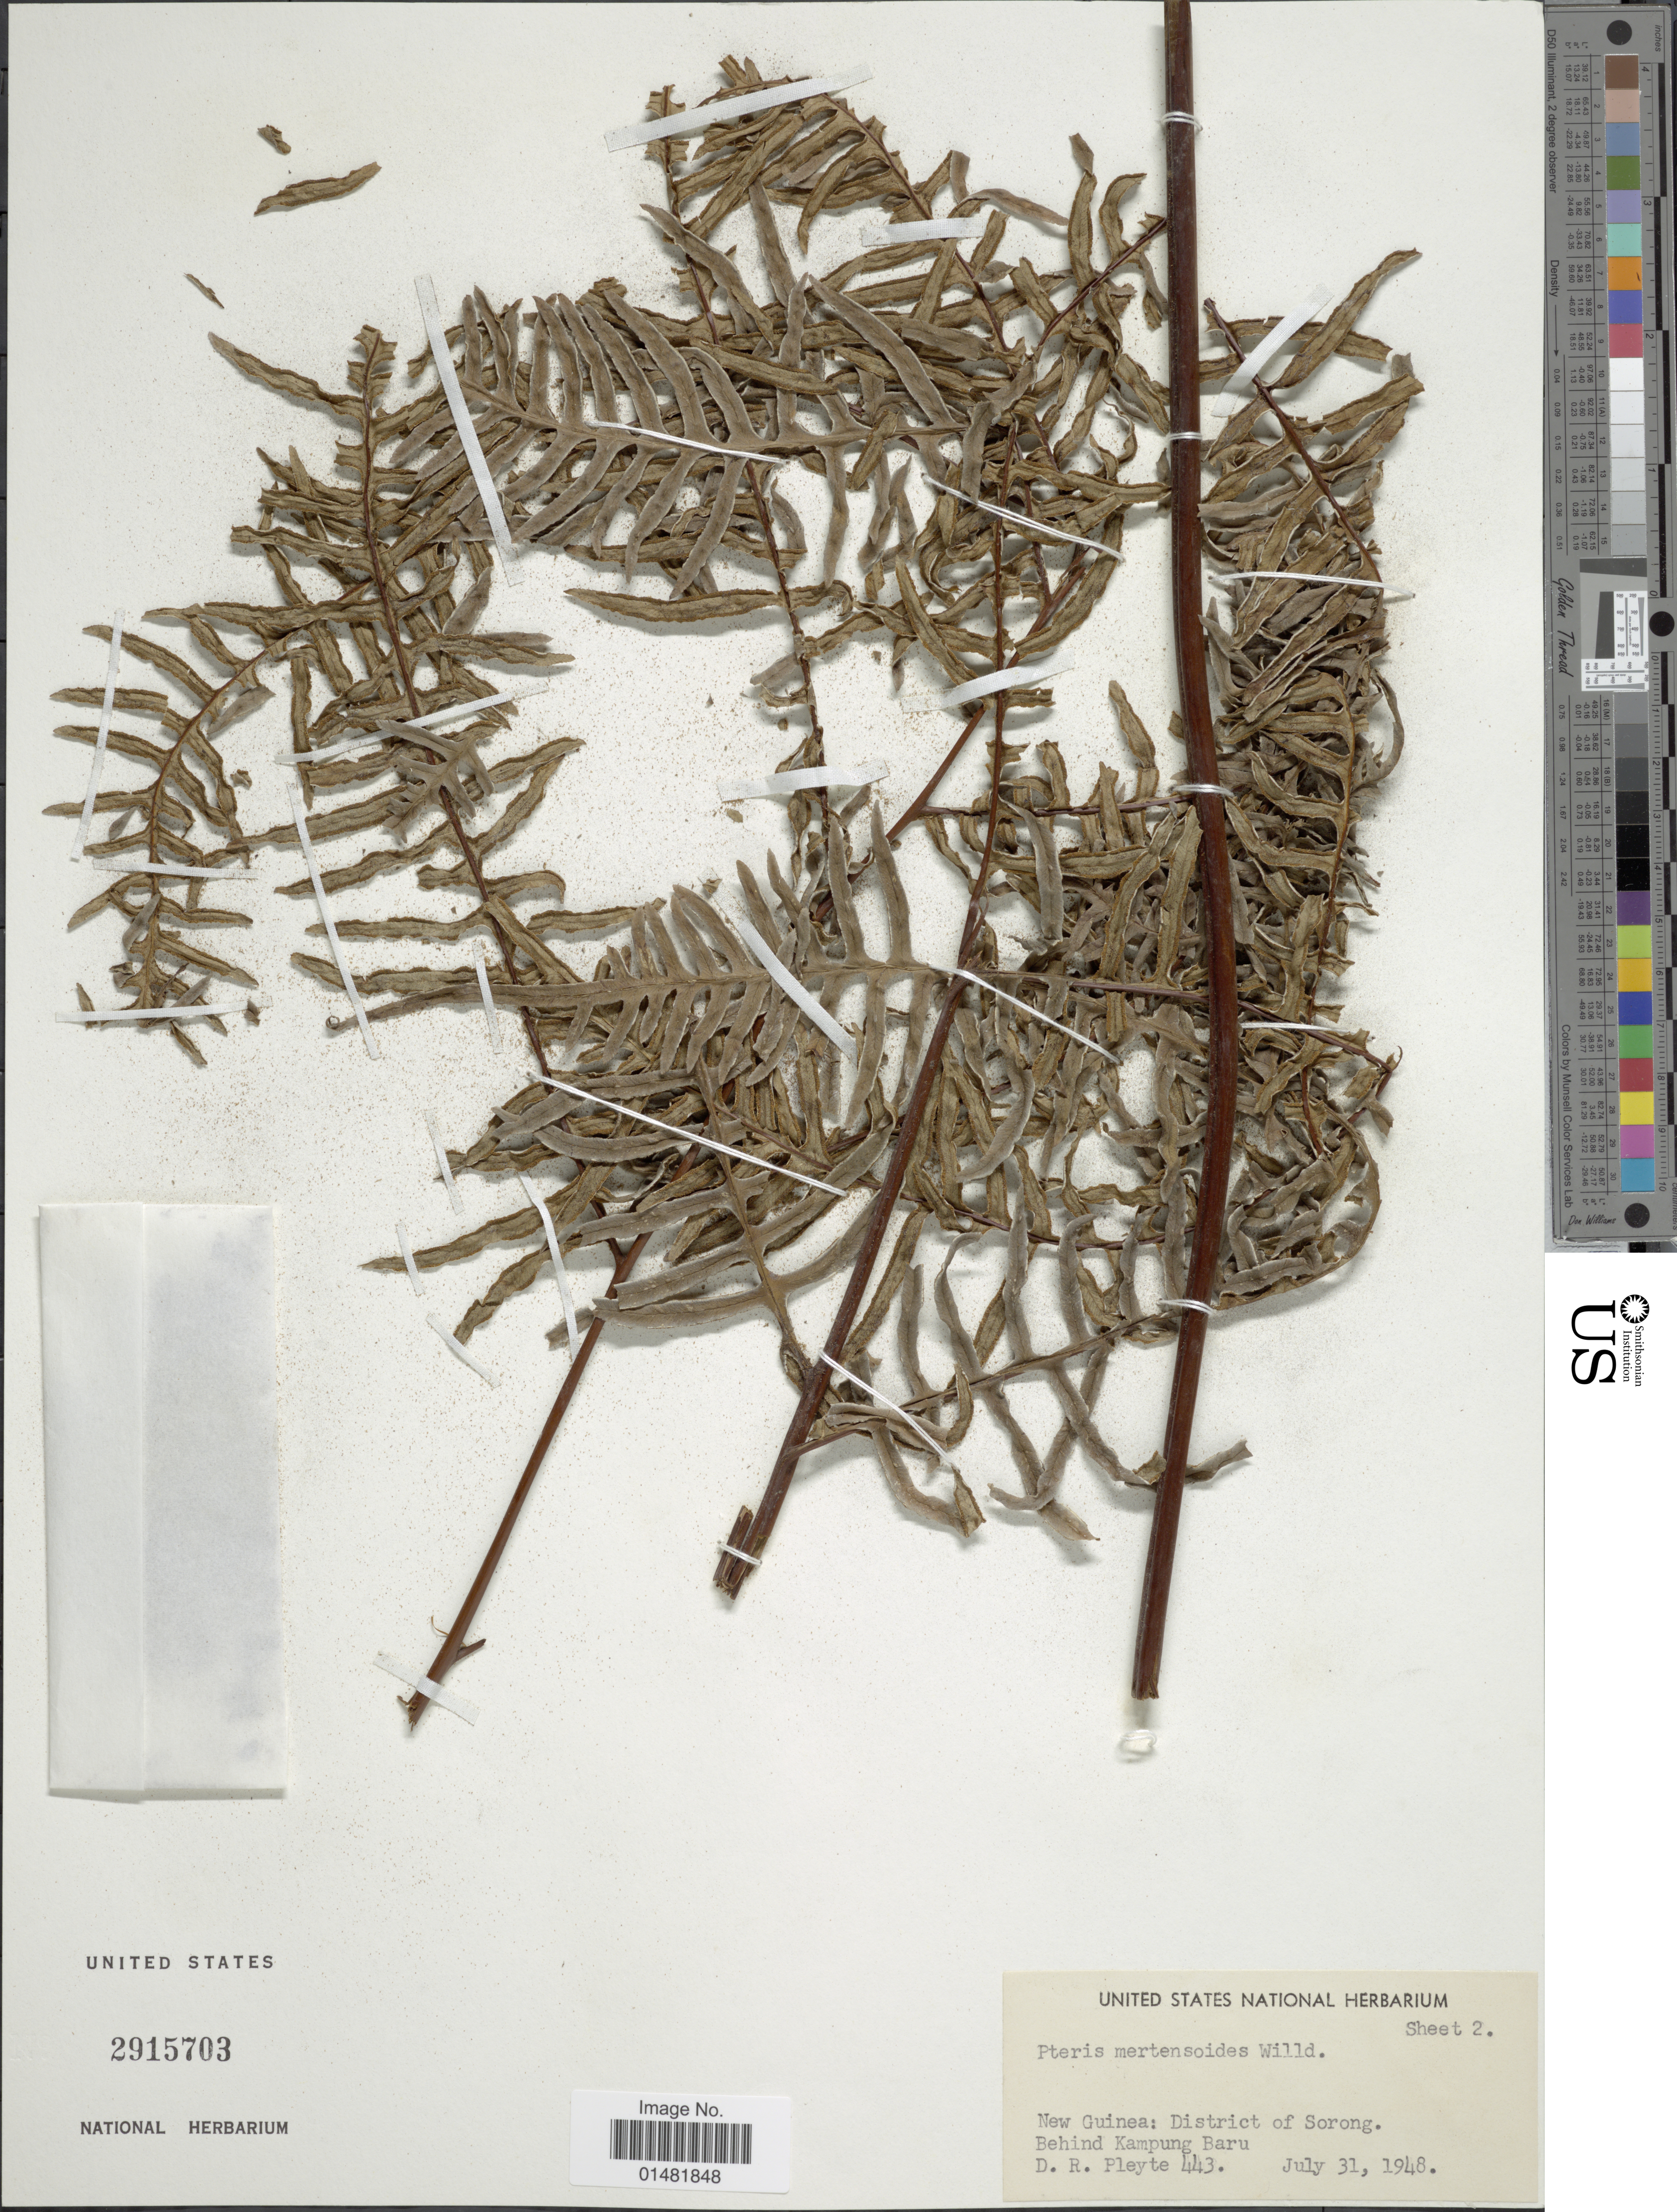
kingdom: Plantae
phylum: Tracheophyta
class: Polypodiopsida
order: Polypodiales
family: Pteridaceae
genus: Pteris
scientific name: Pteris mertensioides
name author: Willd.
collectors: D. Pleyte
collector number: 443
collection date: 1948-07-31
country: Indonesia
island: New Guinea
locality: New Guinea: District of Sorong. Behind Kampung Baru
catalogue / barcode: US 2915703